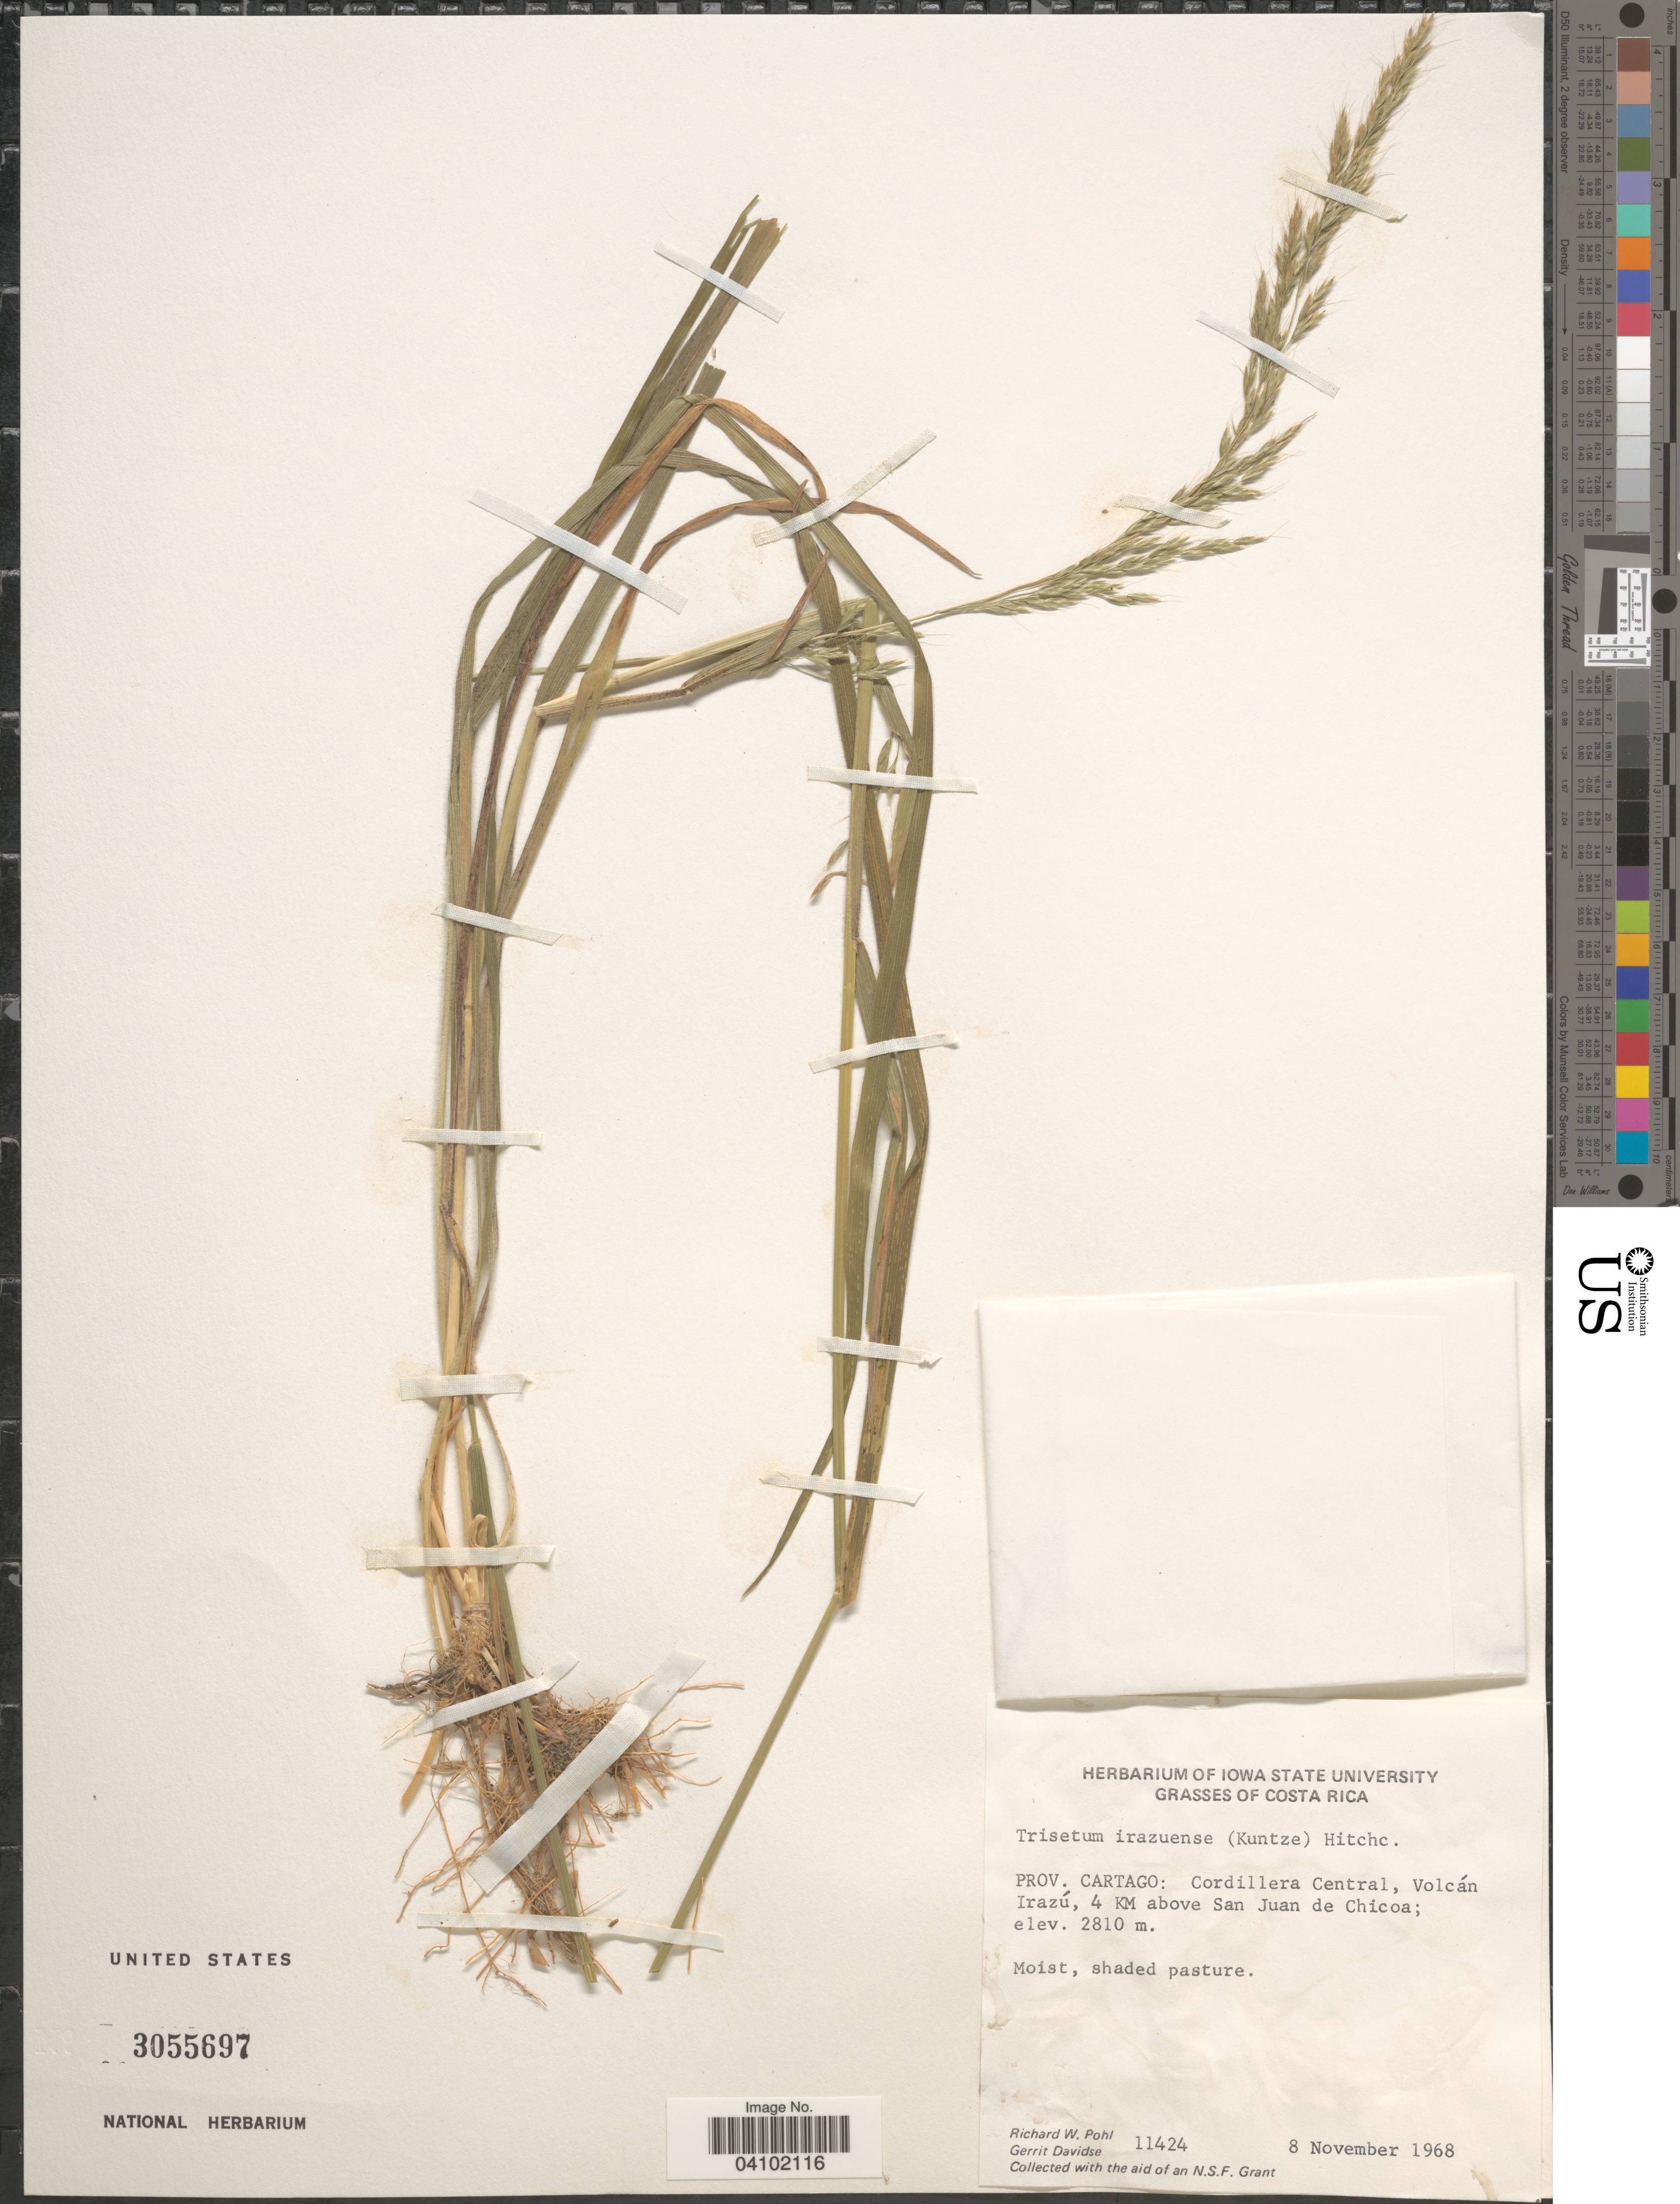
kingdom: Plantae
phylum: Tracheophyta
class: Liliopsida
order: Poales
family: Poaceae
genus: Peyritschia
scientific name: Peyritschia irazuensis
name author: (Kuntze) P.M. Peterson et al.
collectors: R. W. Pohl & G. Davidse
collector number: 11424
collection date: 1968-11-08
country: Costa Rica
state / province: Cartago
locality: Cordillera Central, Volcán Irazú, 4 KM above San Juan de Chicoa.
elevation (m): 2810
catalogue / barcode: US 3055697